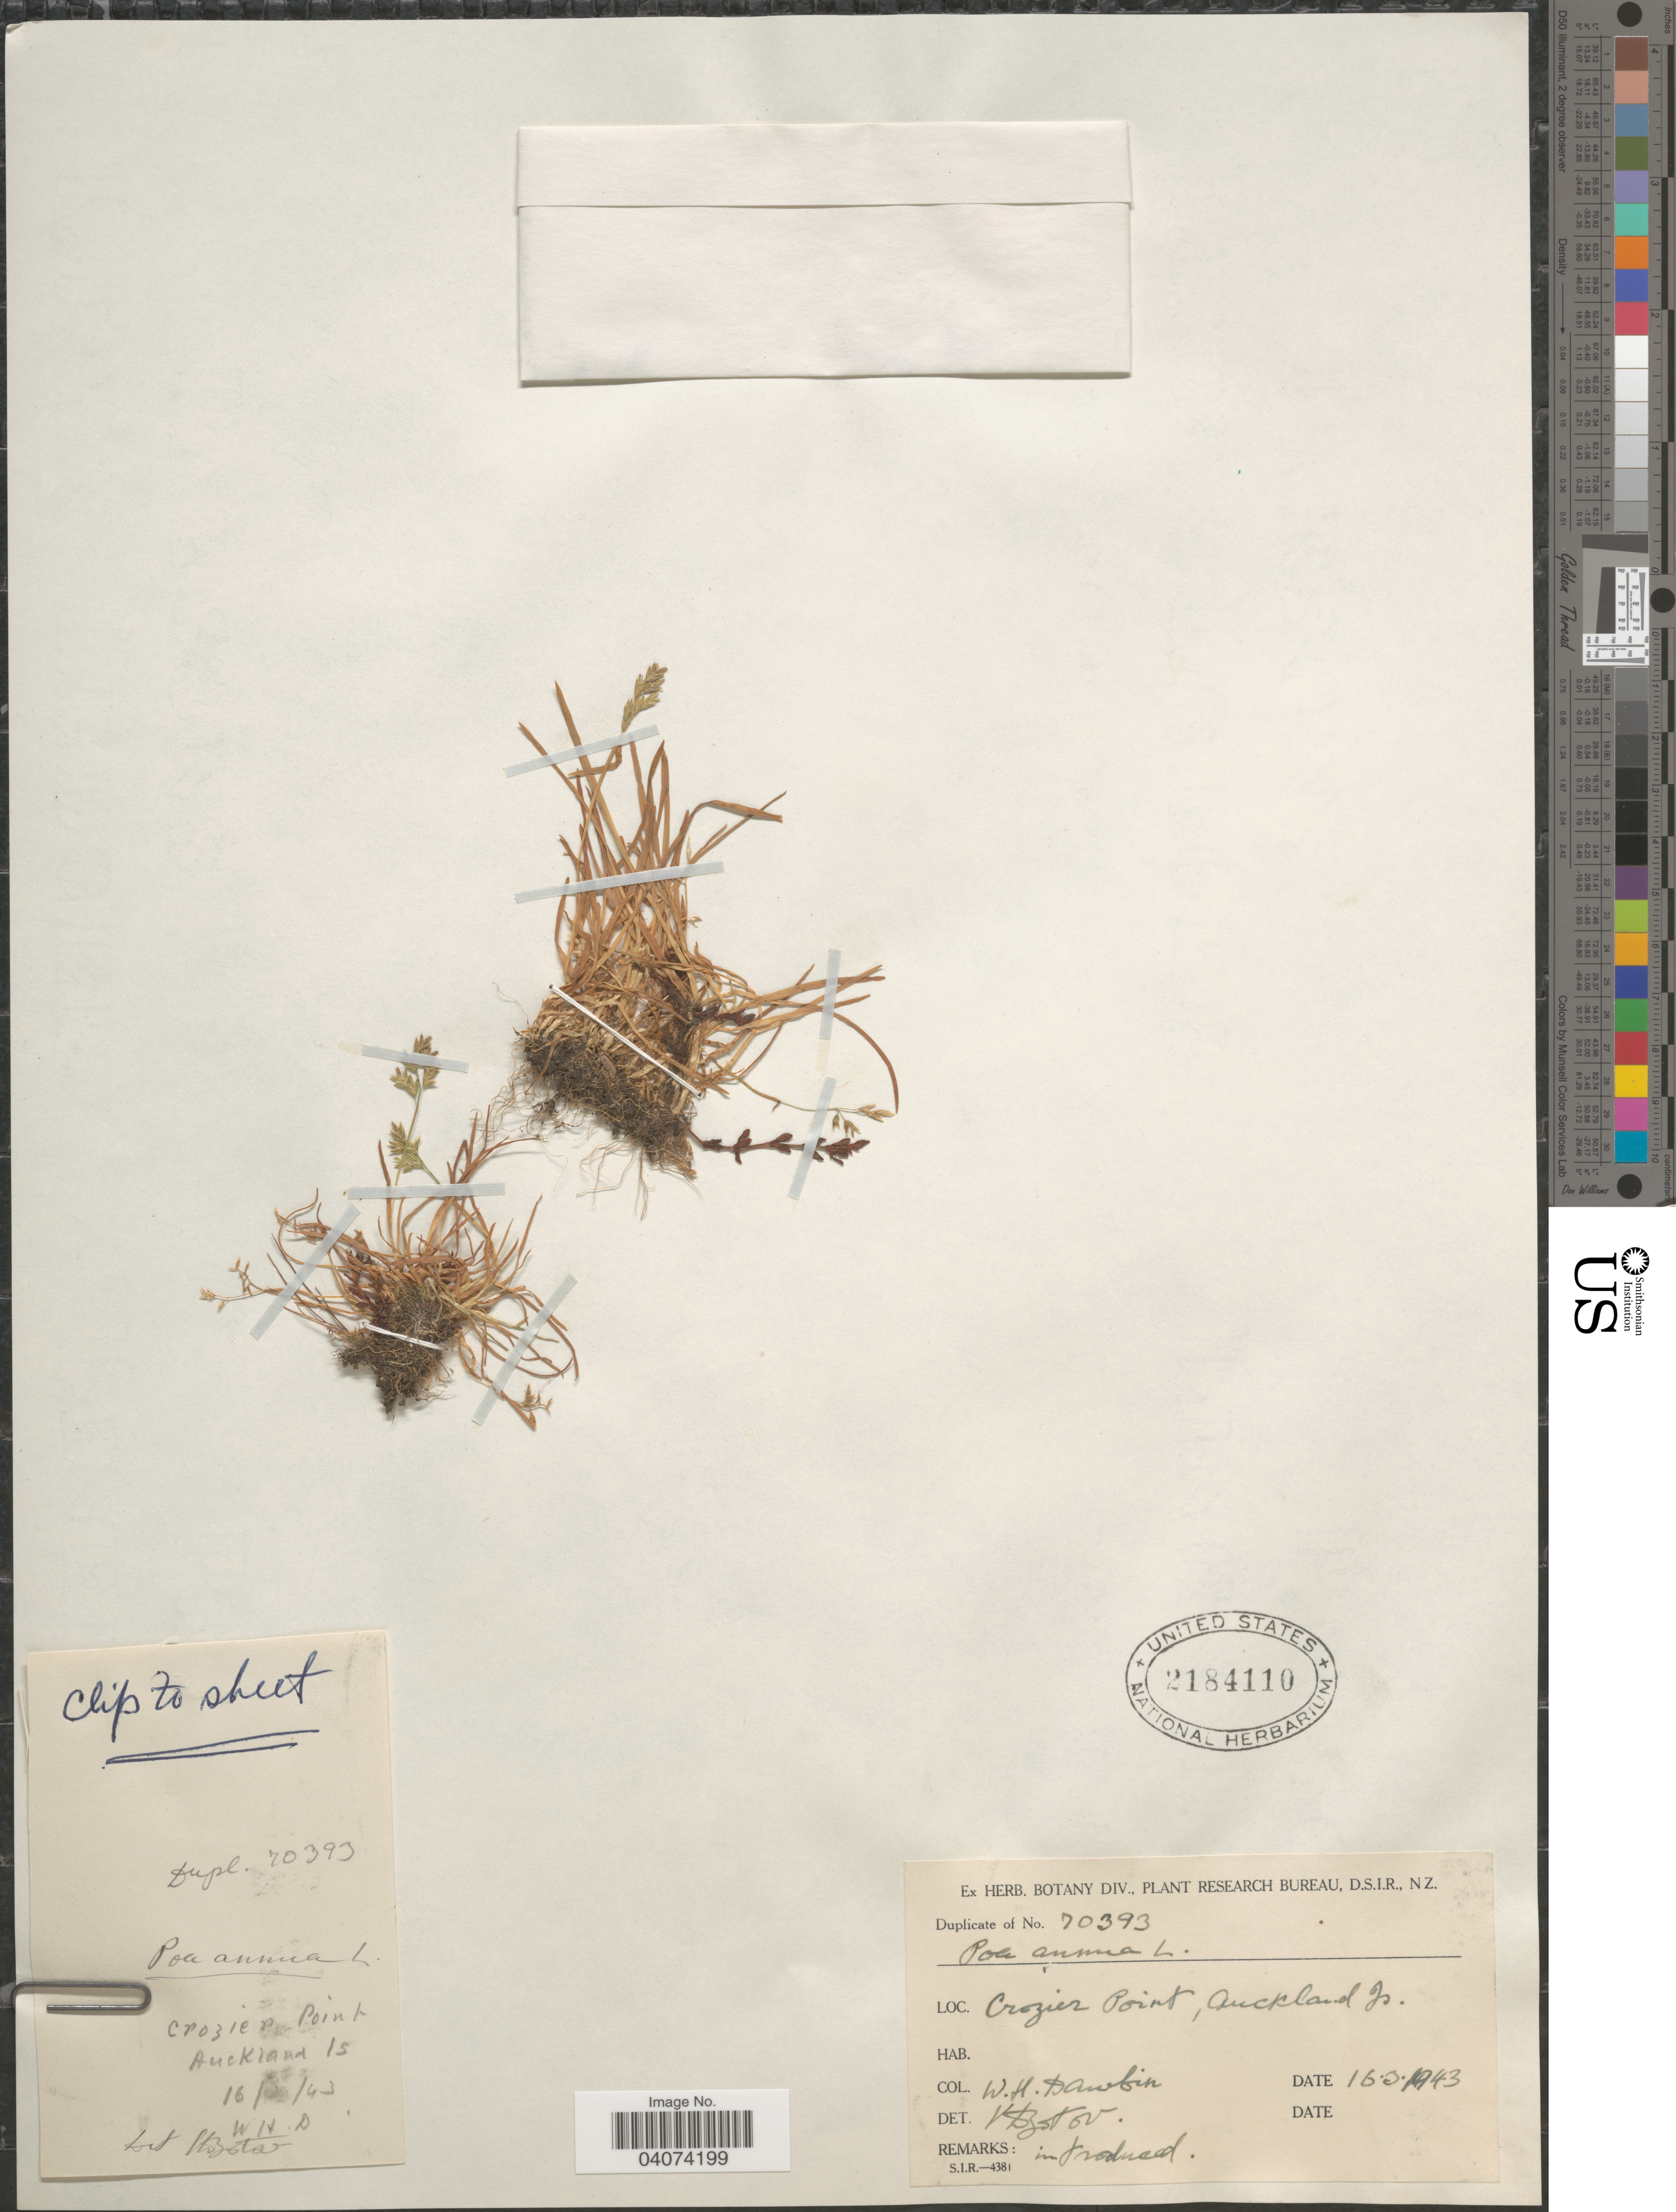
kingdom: Plantae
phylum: Tracheophyta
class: Liliopsida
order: Poales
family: Poaceae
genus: Poa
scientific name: Poa annua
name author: L.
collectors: W. Dawbin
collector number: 70393?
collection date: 1943-03-16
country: New Zealand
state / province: Auckland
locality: Crozier Point, Auckland Is.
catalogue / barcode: US 2184110